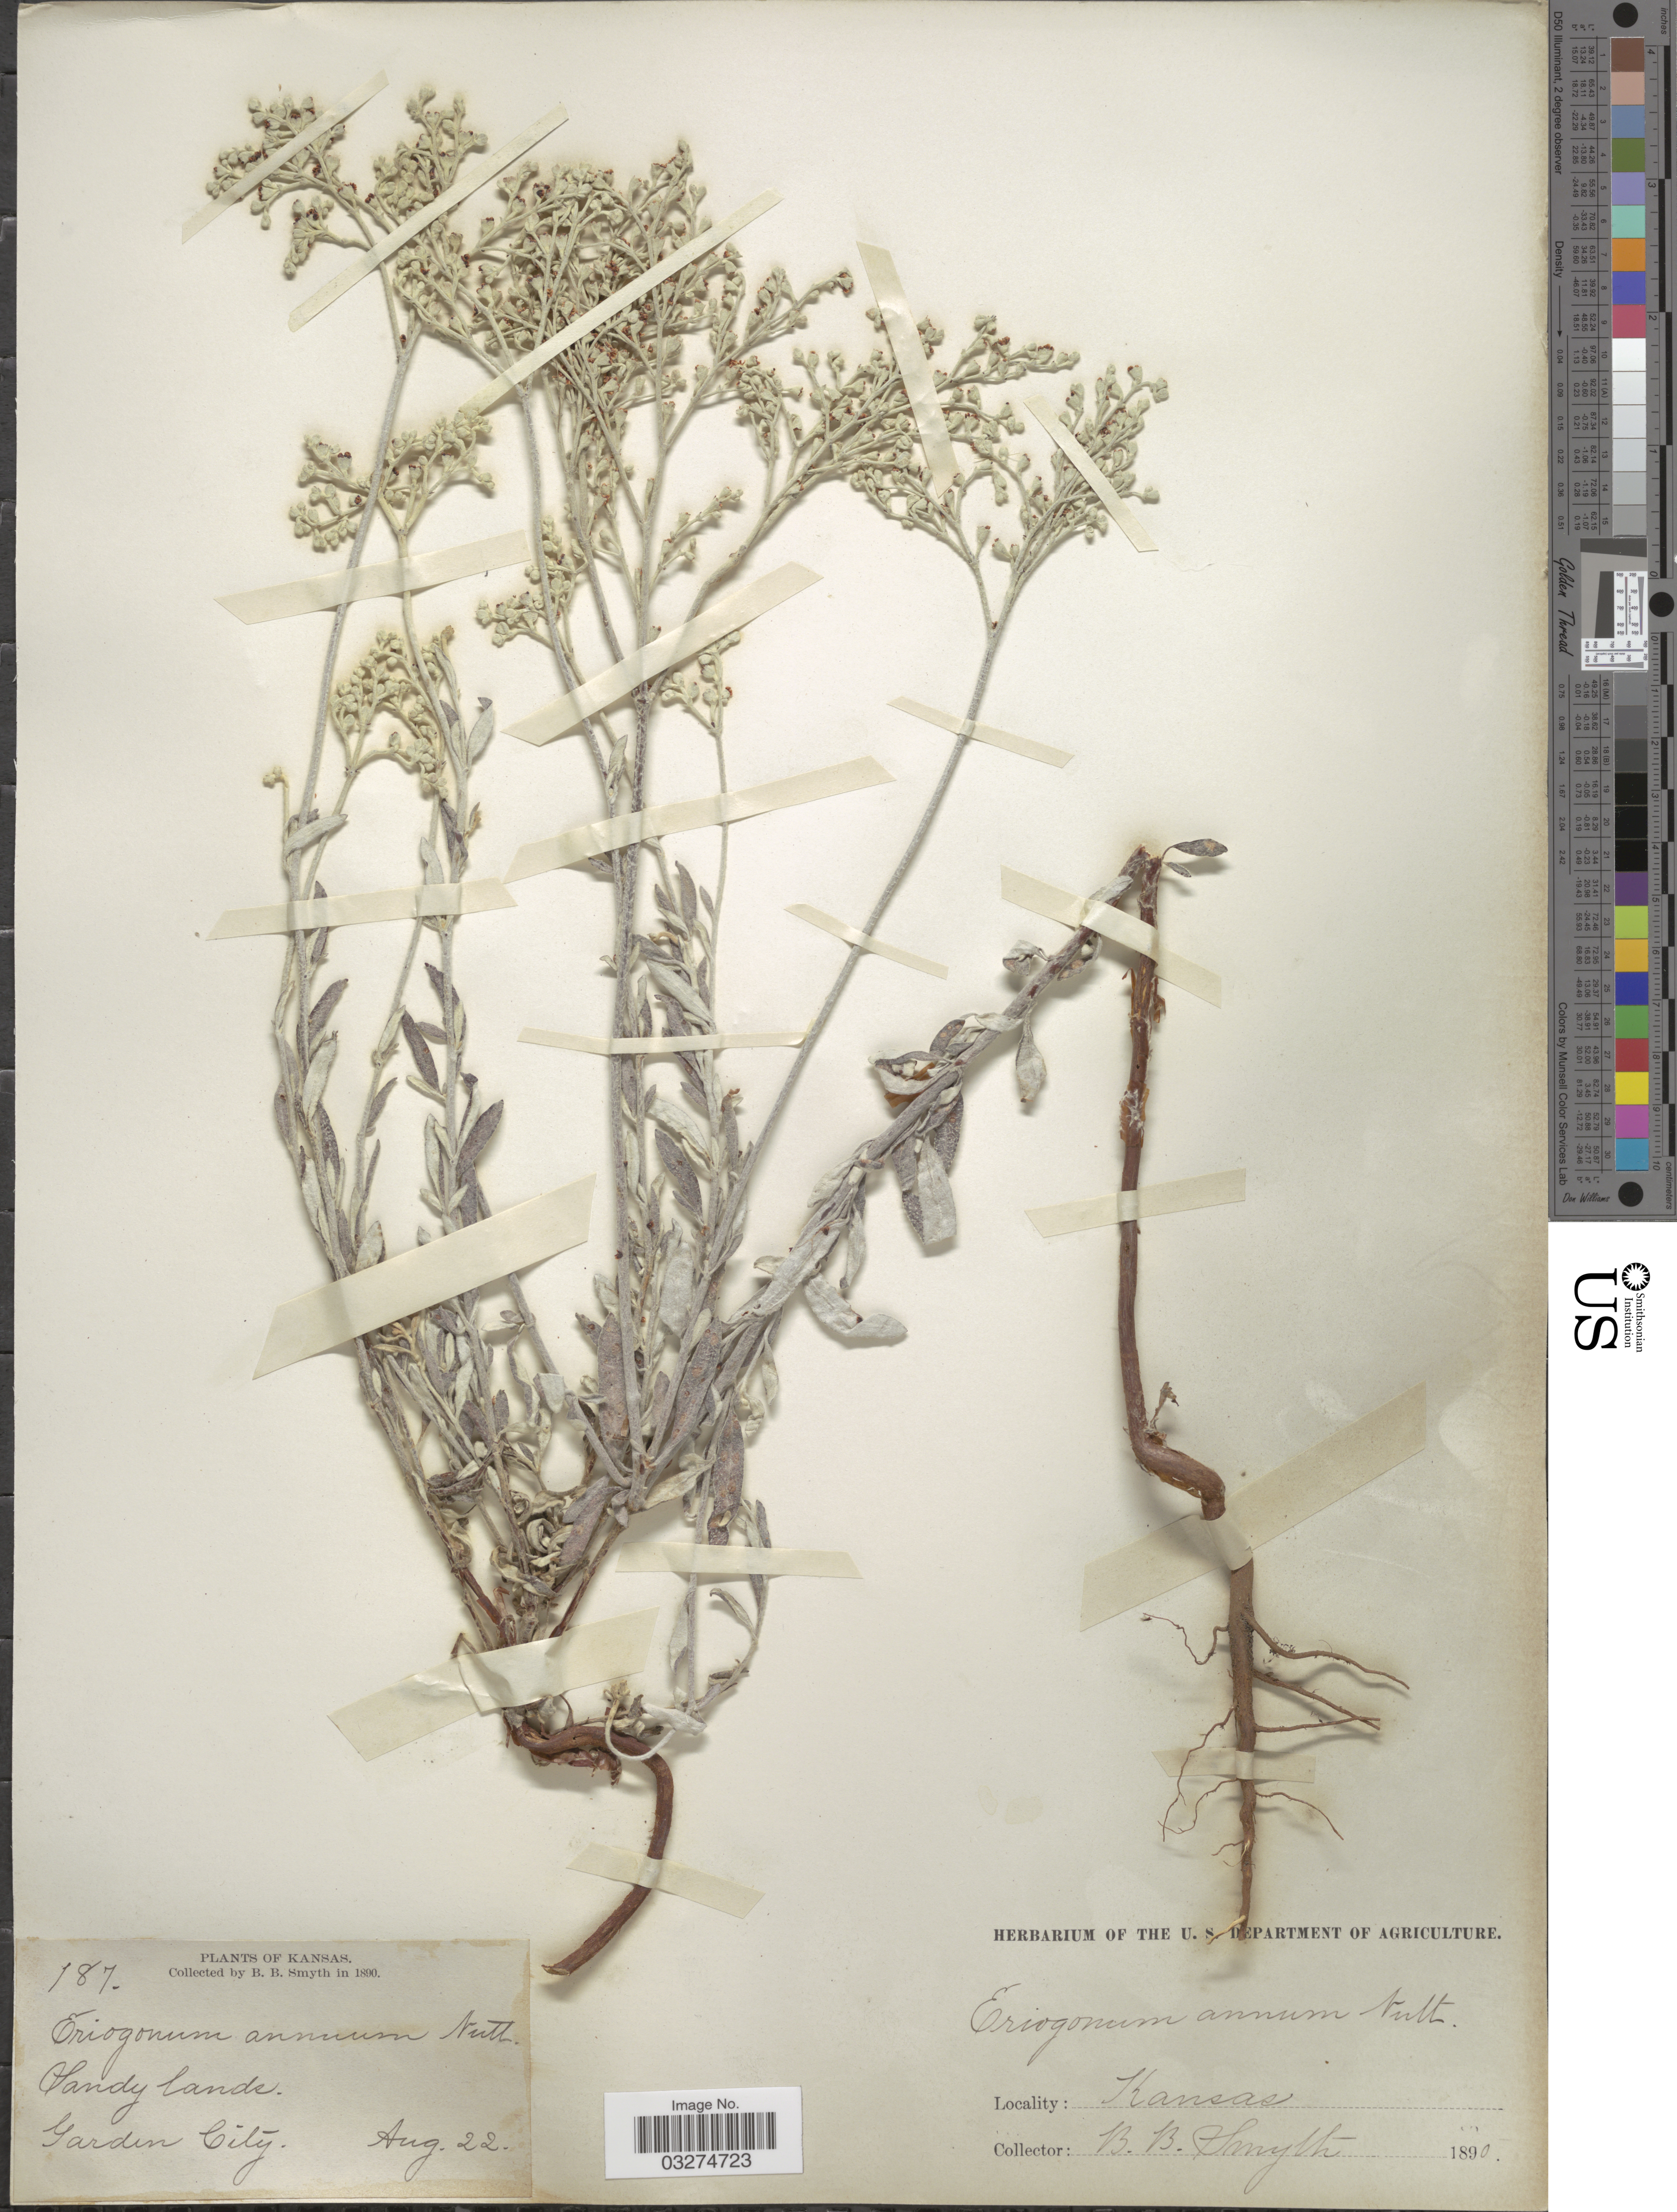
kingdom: Plantae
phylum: Tracheophyta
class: Magnoliopsida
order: Caryophyllales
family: Polygonaceae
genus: Eriogonum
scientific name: Eriogonum annuum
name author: Nutt.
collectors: B. Smyth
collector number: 187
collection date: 1890-08-22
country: United States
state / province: Kansas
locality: Garden City.